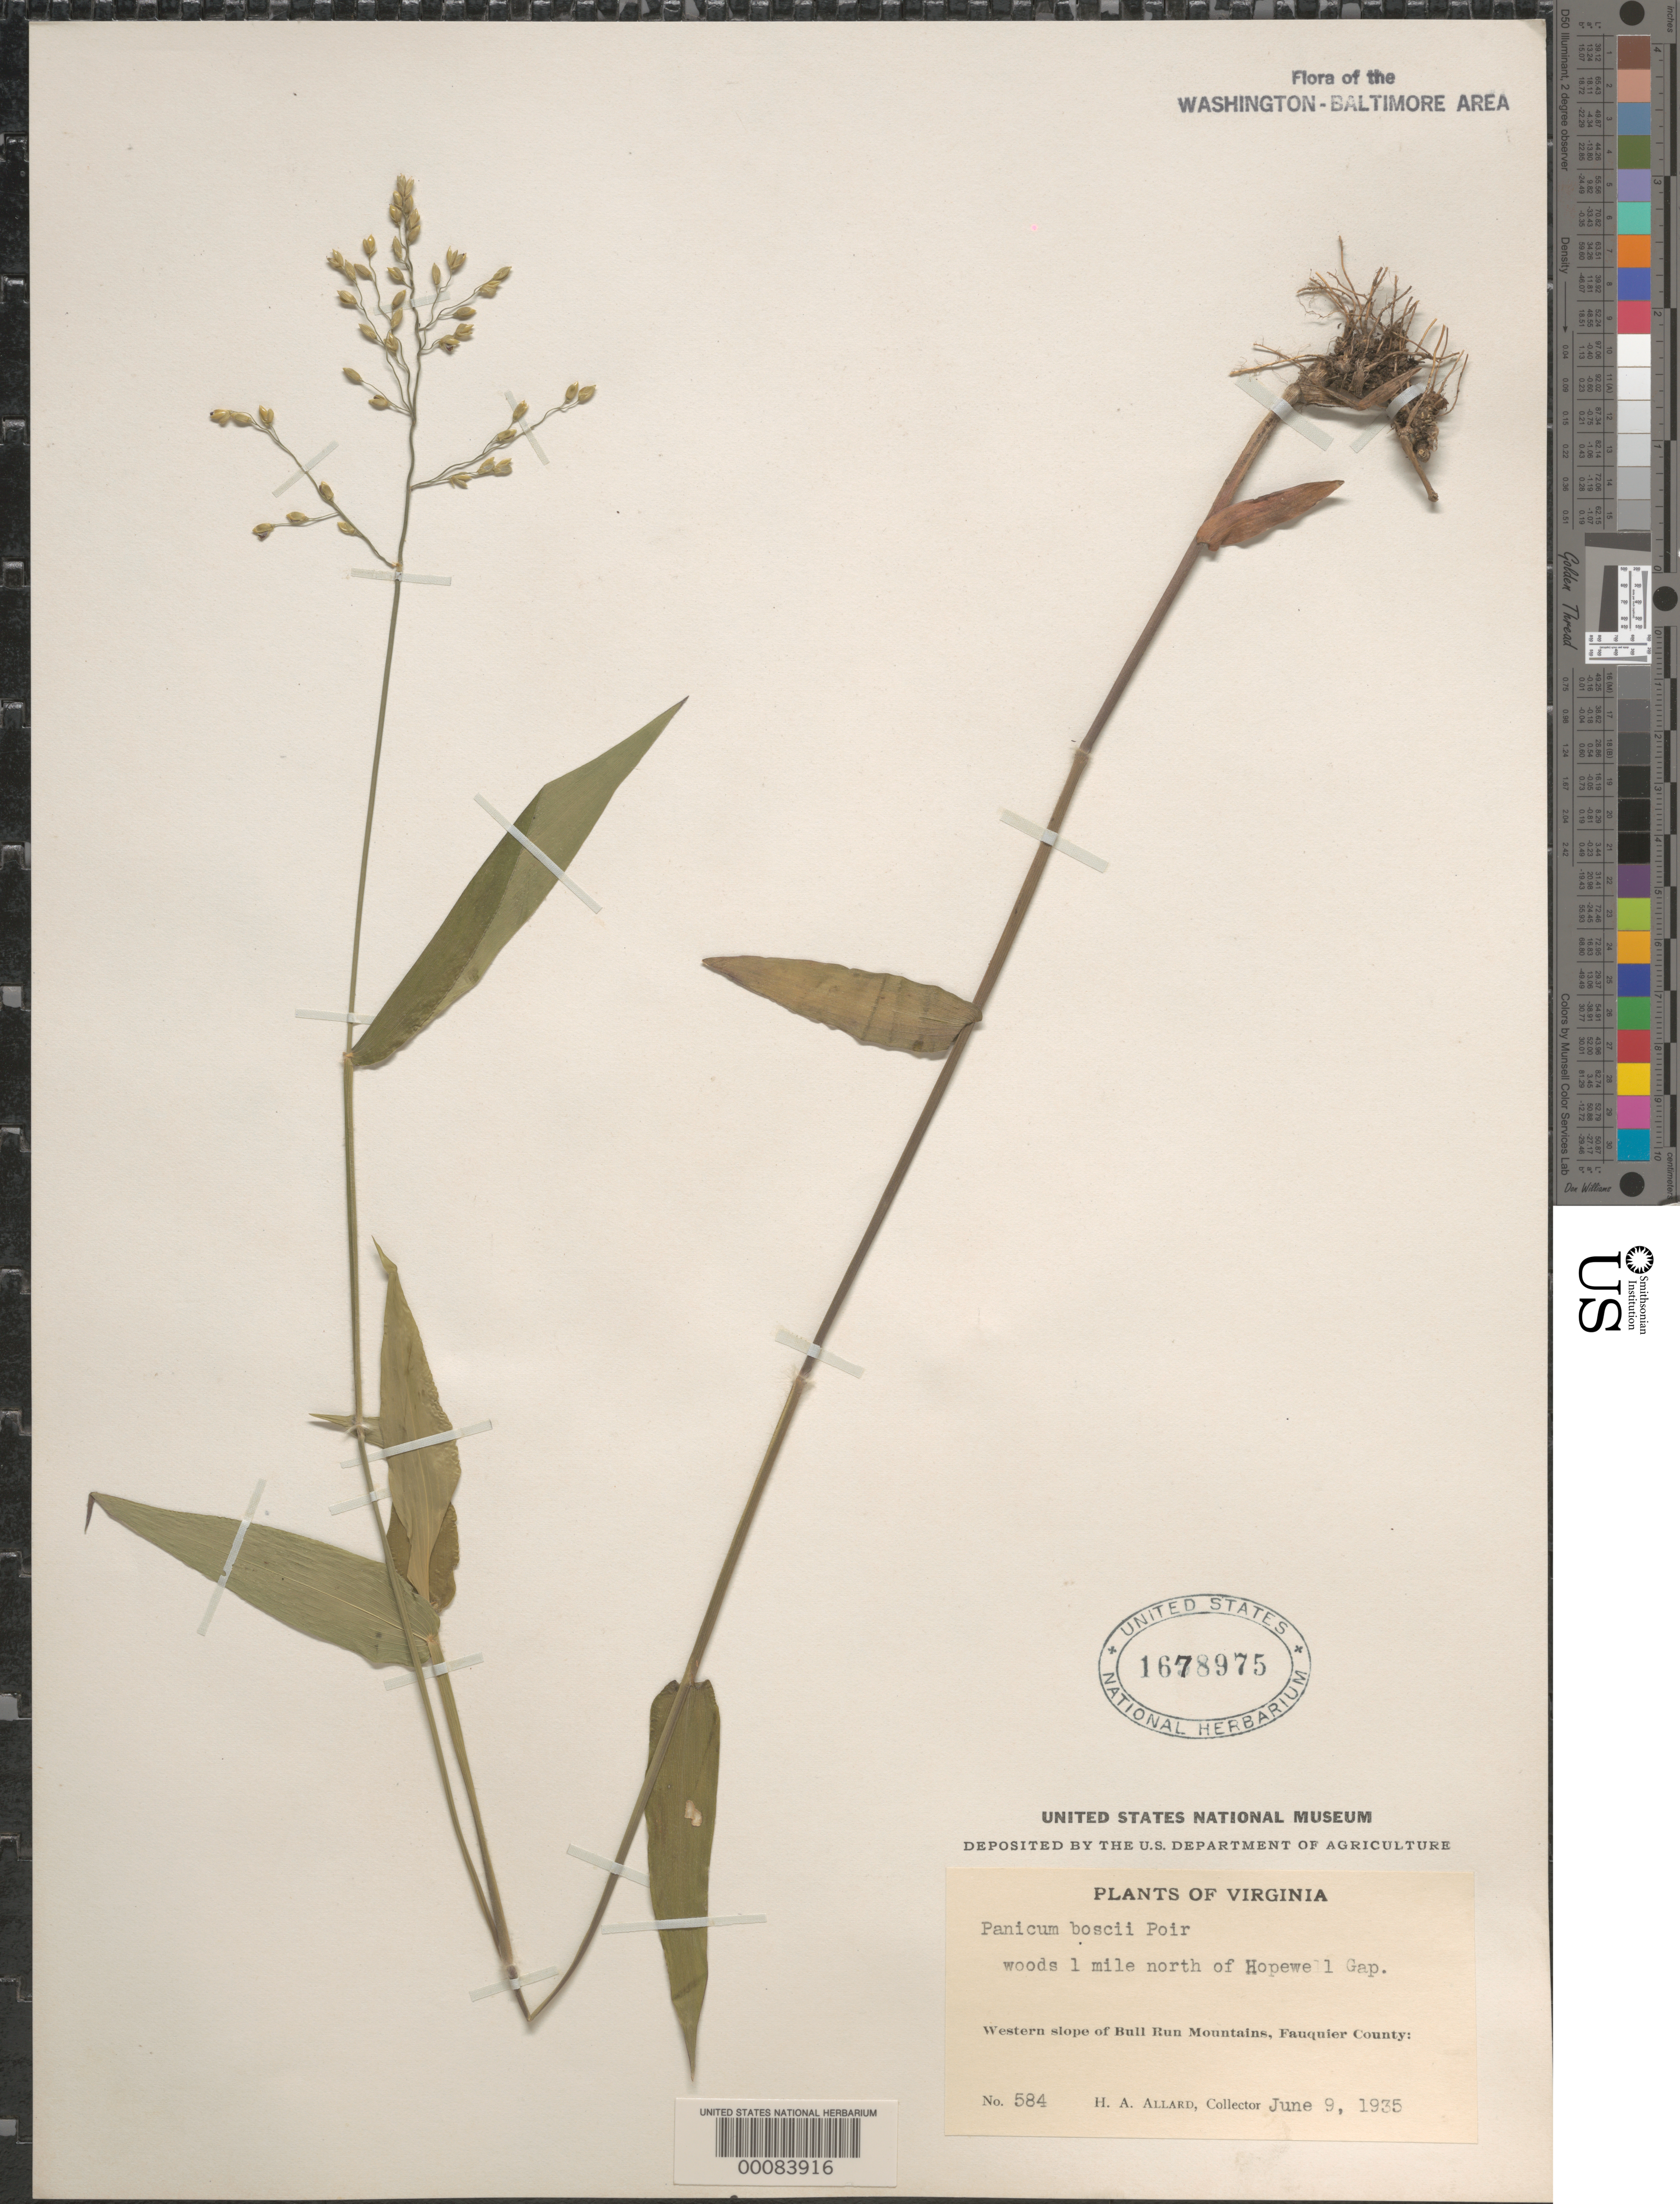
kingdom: Plantae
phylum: Tracheophyta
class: Liliopsida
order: Poales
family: Poaceae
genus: Dichanthelium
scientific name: Dichanthelium boscii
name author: (Poir.) Gould & C.A. Clark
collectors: H. A. Allard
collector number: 584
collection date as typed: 09 Jun 1935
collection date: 1935-06-09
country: United States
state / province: Virginia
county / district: Fauquier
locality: Bull Run Mountains, N of Hopewell Gap Bull Run Mts.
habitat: Woods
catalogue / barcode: US 1678975